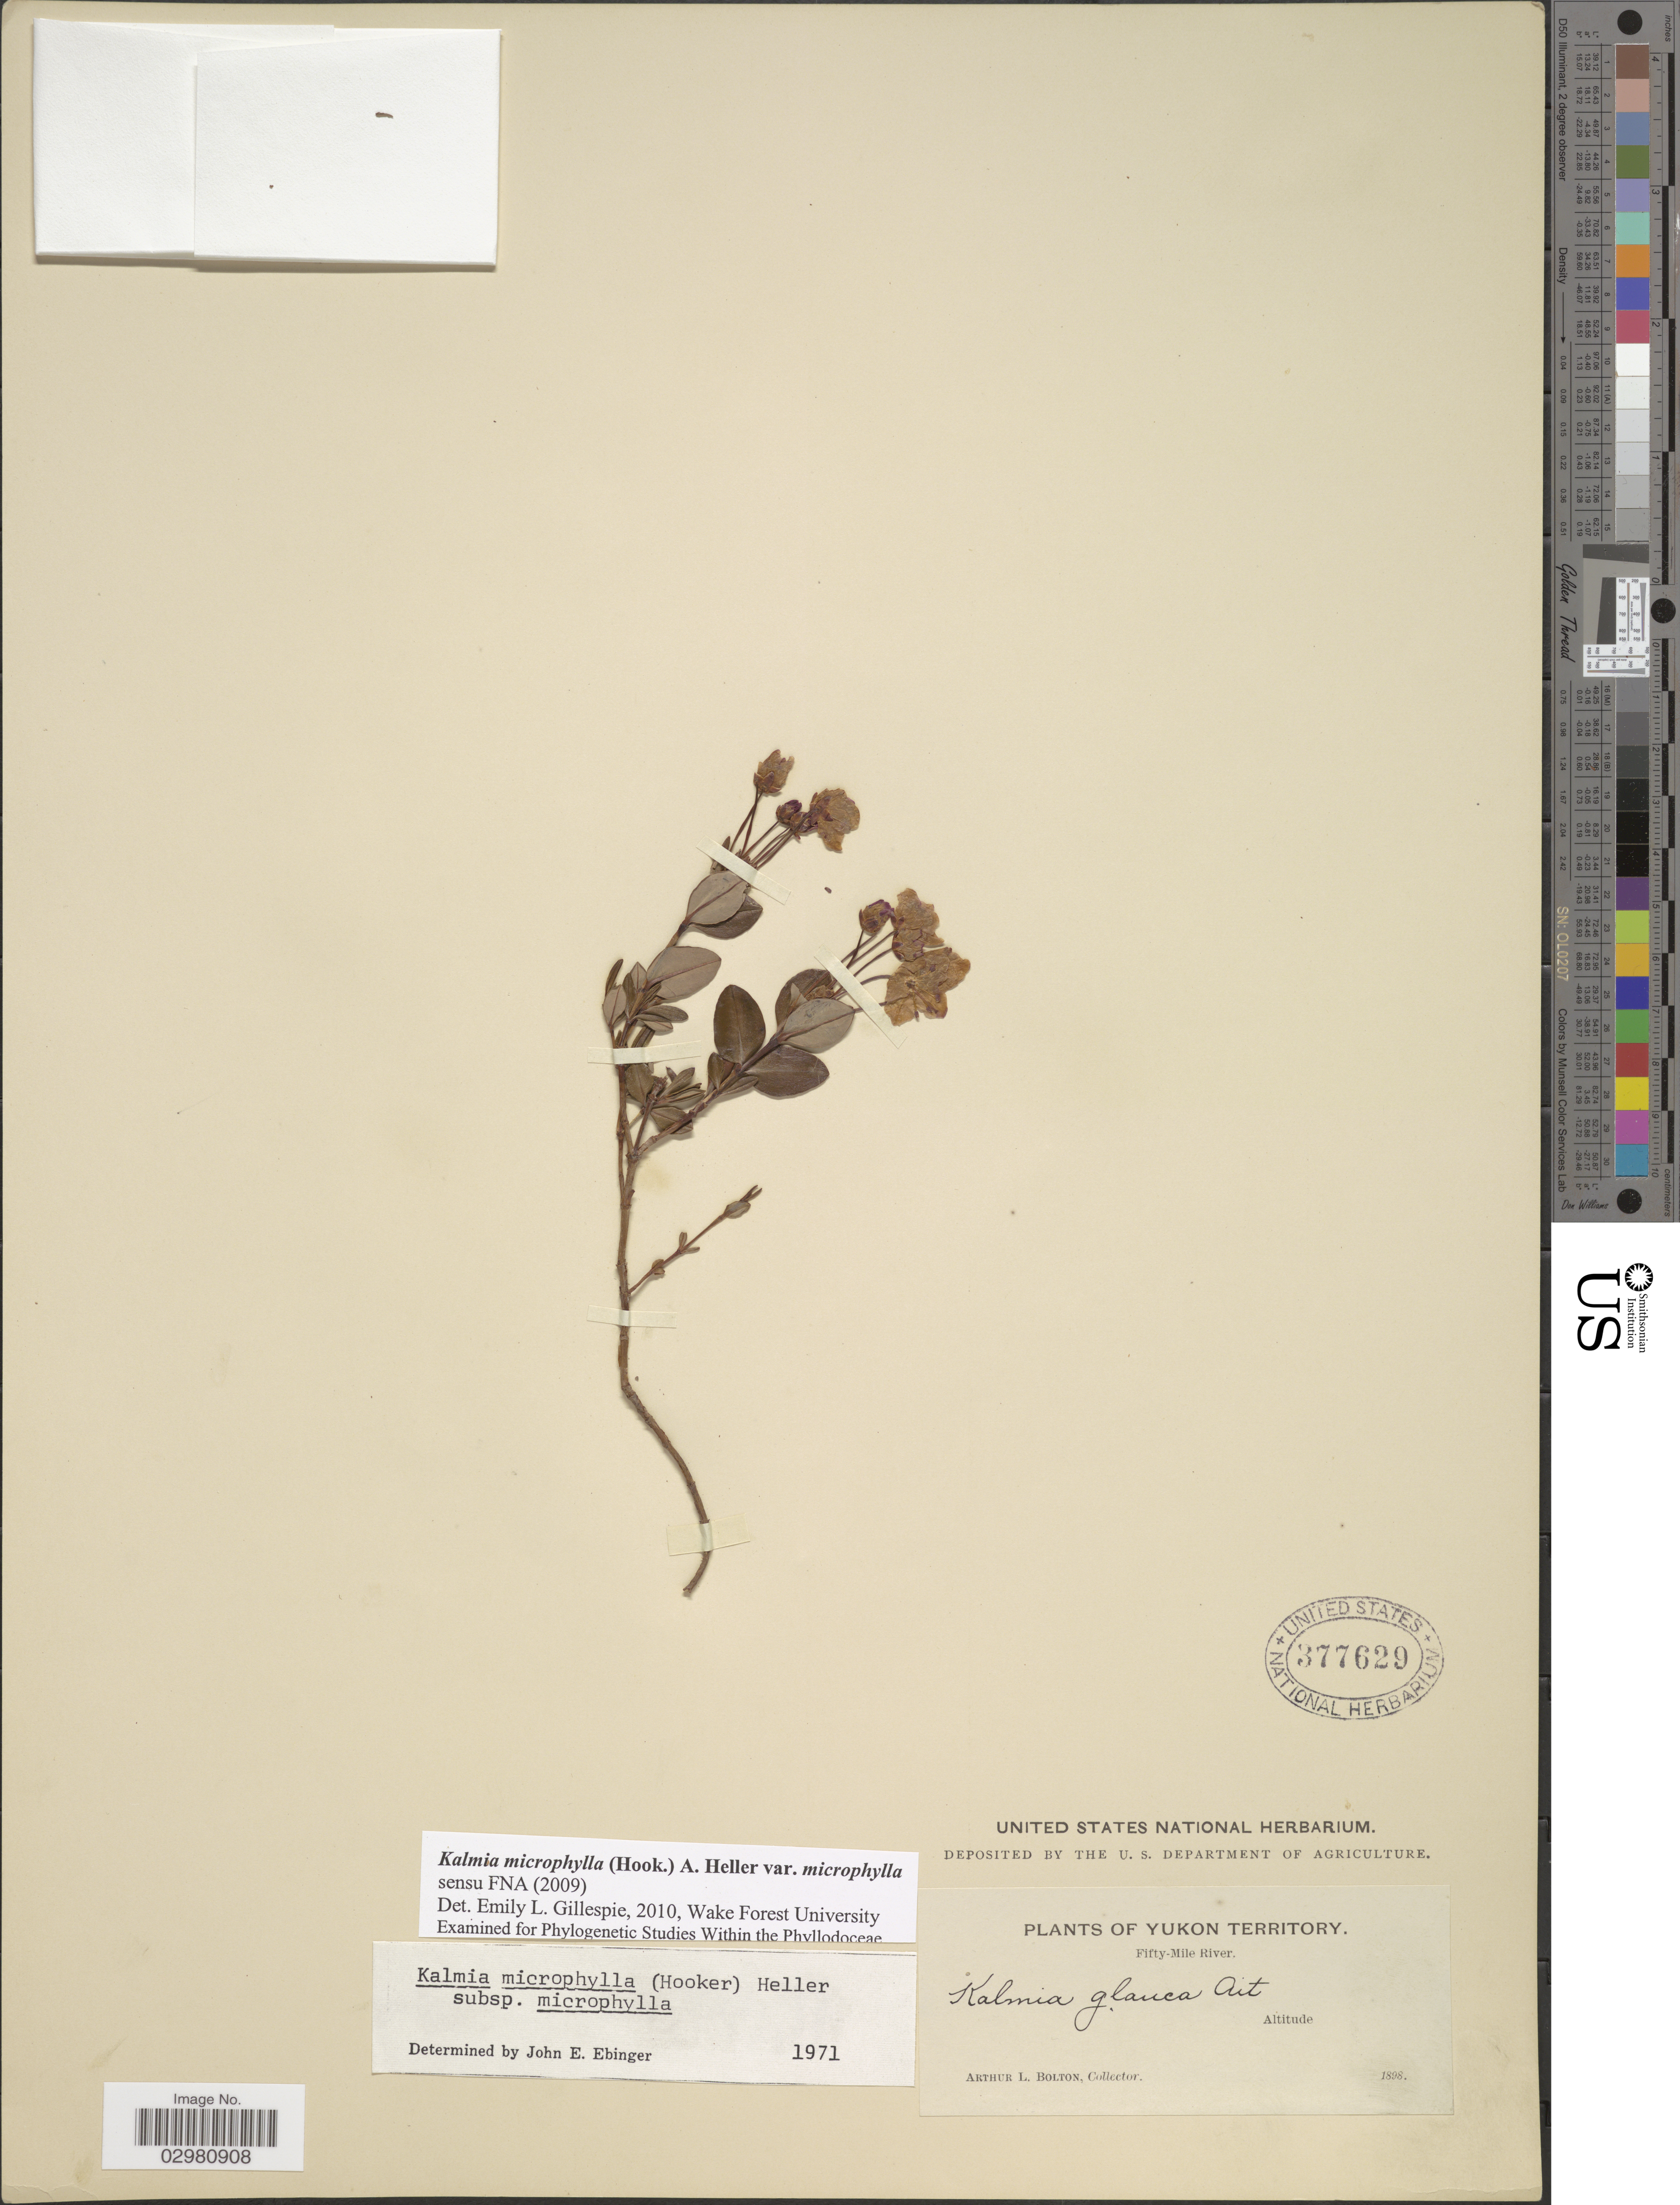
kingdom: Plantae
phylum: Tracheophyta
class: Magnoliopsida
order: Ericales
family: Ericaceae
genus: Kalmia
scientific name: Kalmia microphylla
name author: (Hook.) A. Heller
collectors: A. Bolton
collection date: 1898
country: Canada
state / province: Yukon Territory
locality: Fifty-Mile River.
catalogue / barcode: US 377629